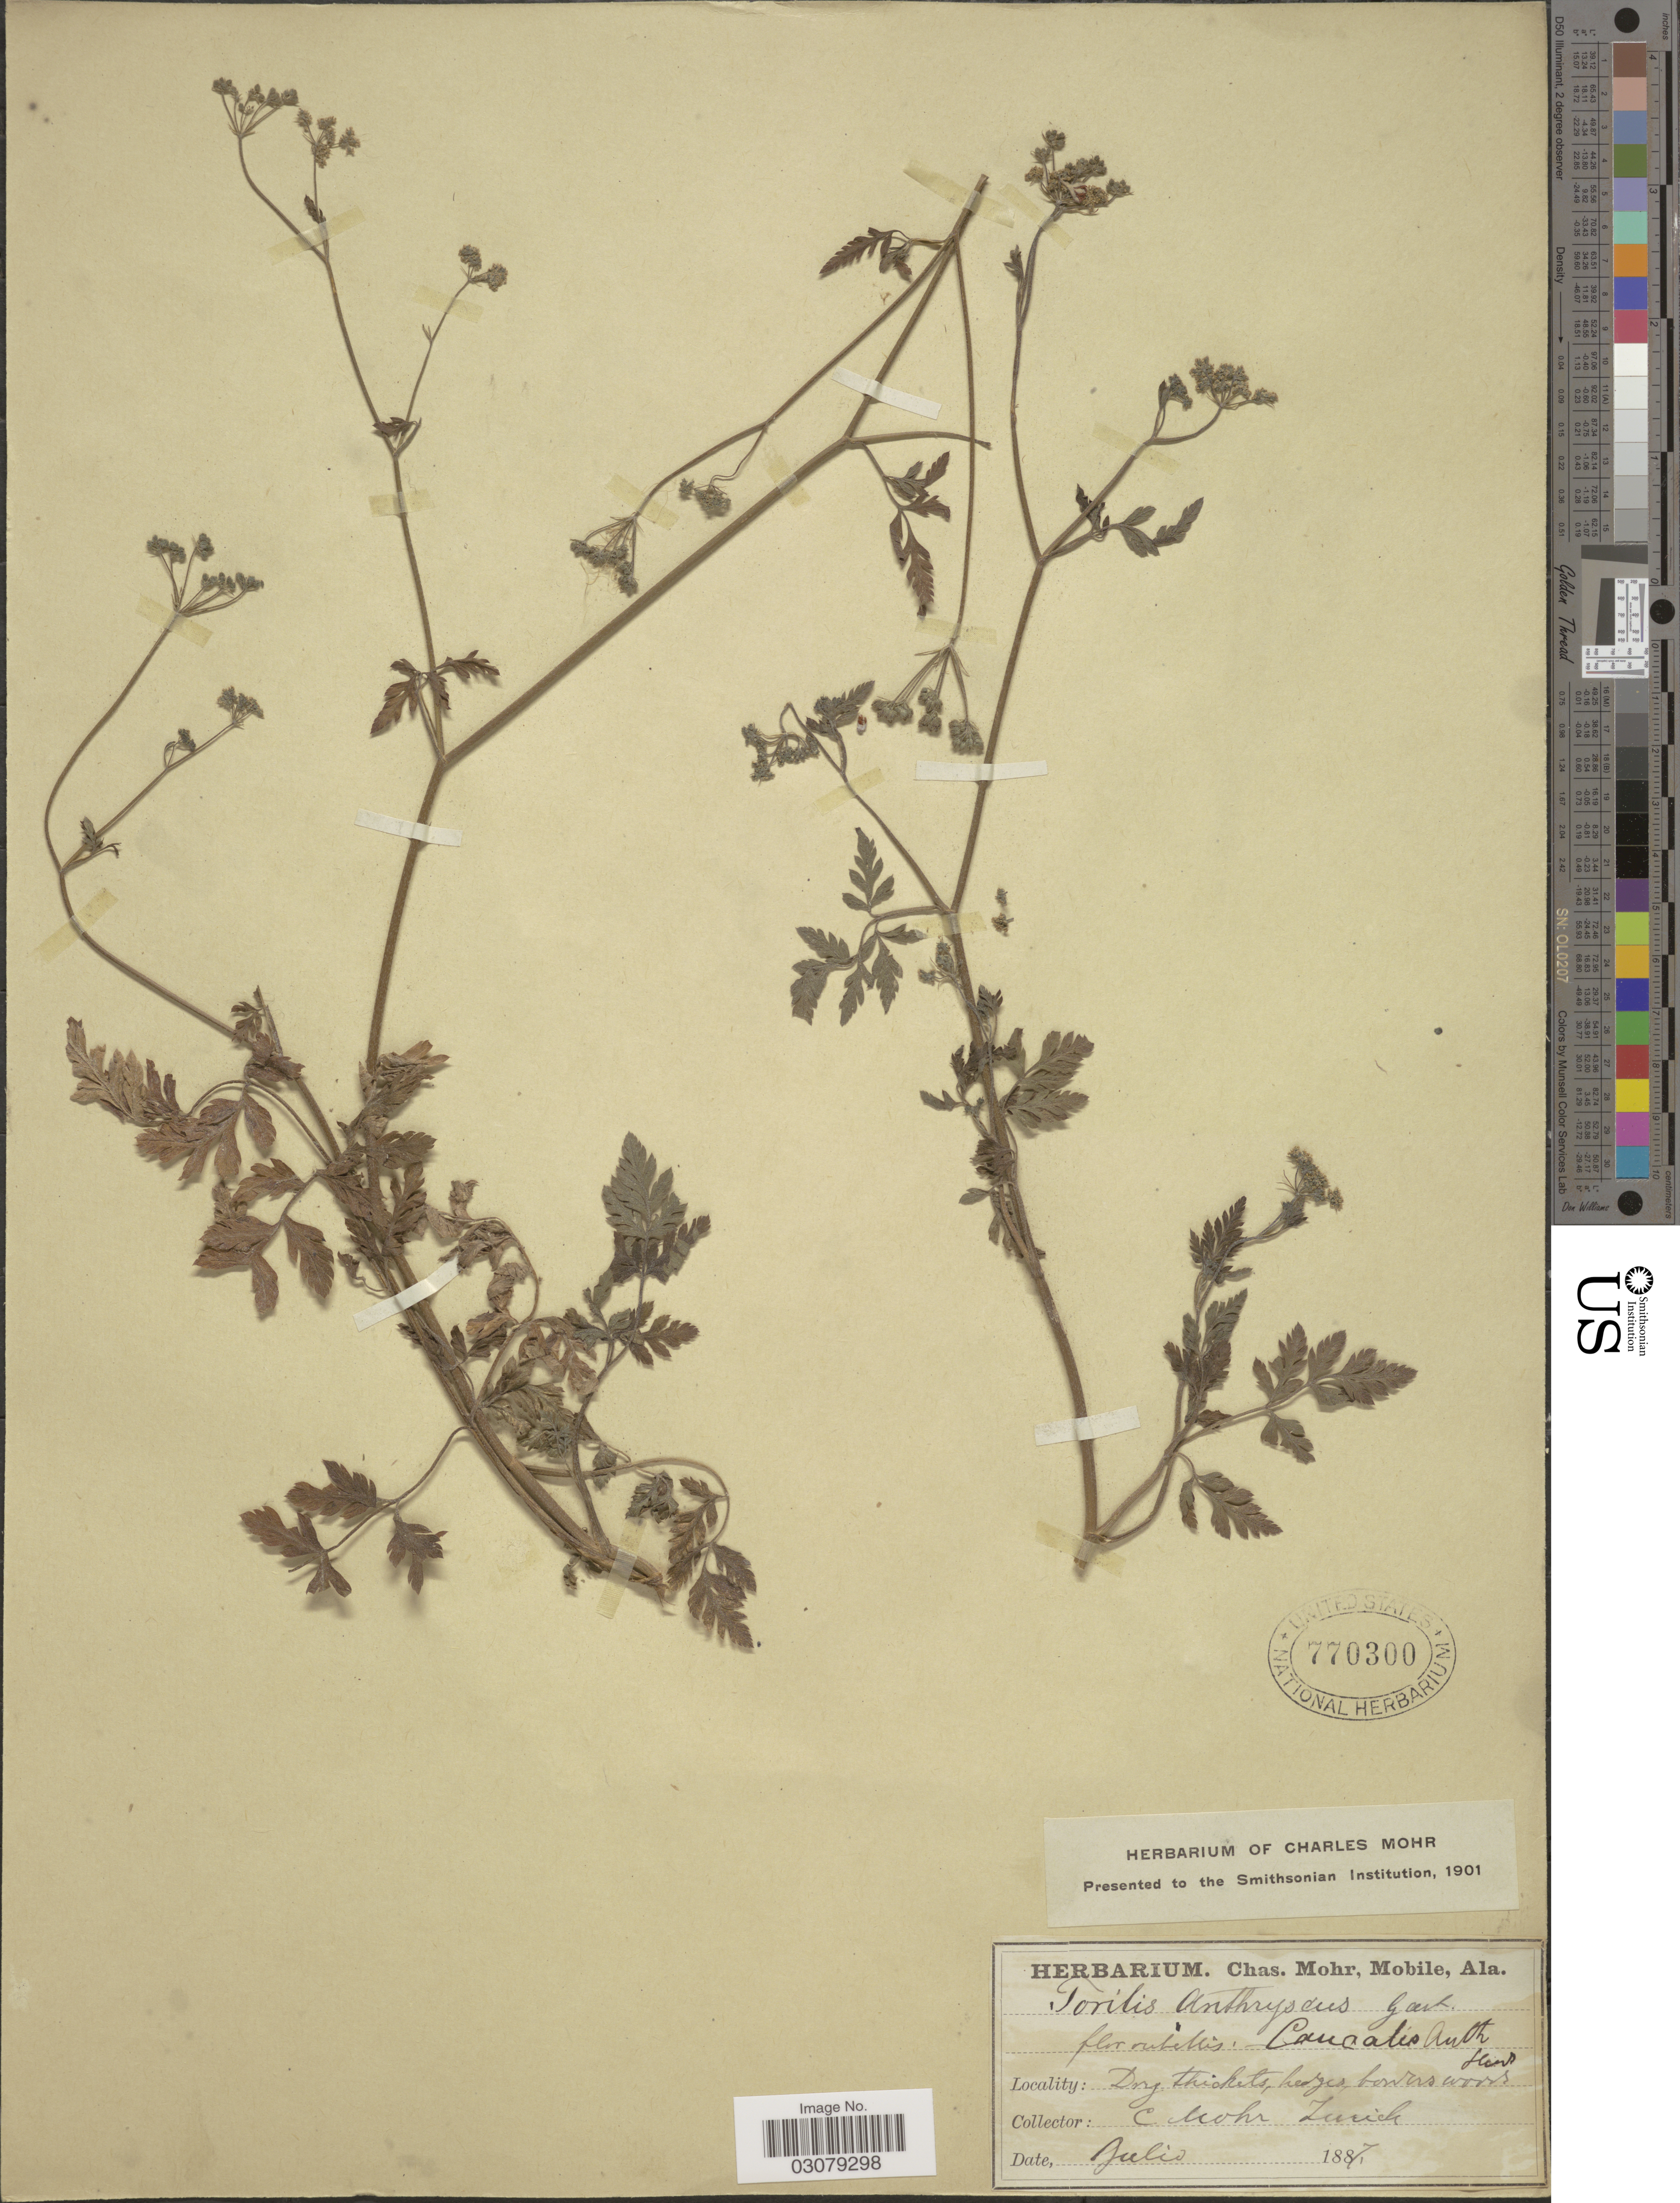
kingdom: Plantae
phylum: Tracheophyta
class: Magnoliopsida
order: Apiales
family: Apiaceae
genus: Torilis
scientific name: Torilis japonica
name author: (Houtt.) DC.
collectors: Mohr, C. T. (herbarium)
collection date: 1887-07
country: Switzerland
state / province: Zurich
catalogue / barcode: US 770300